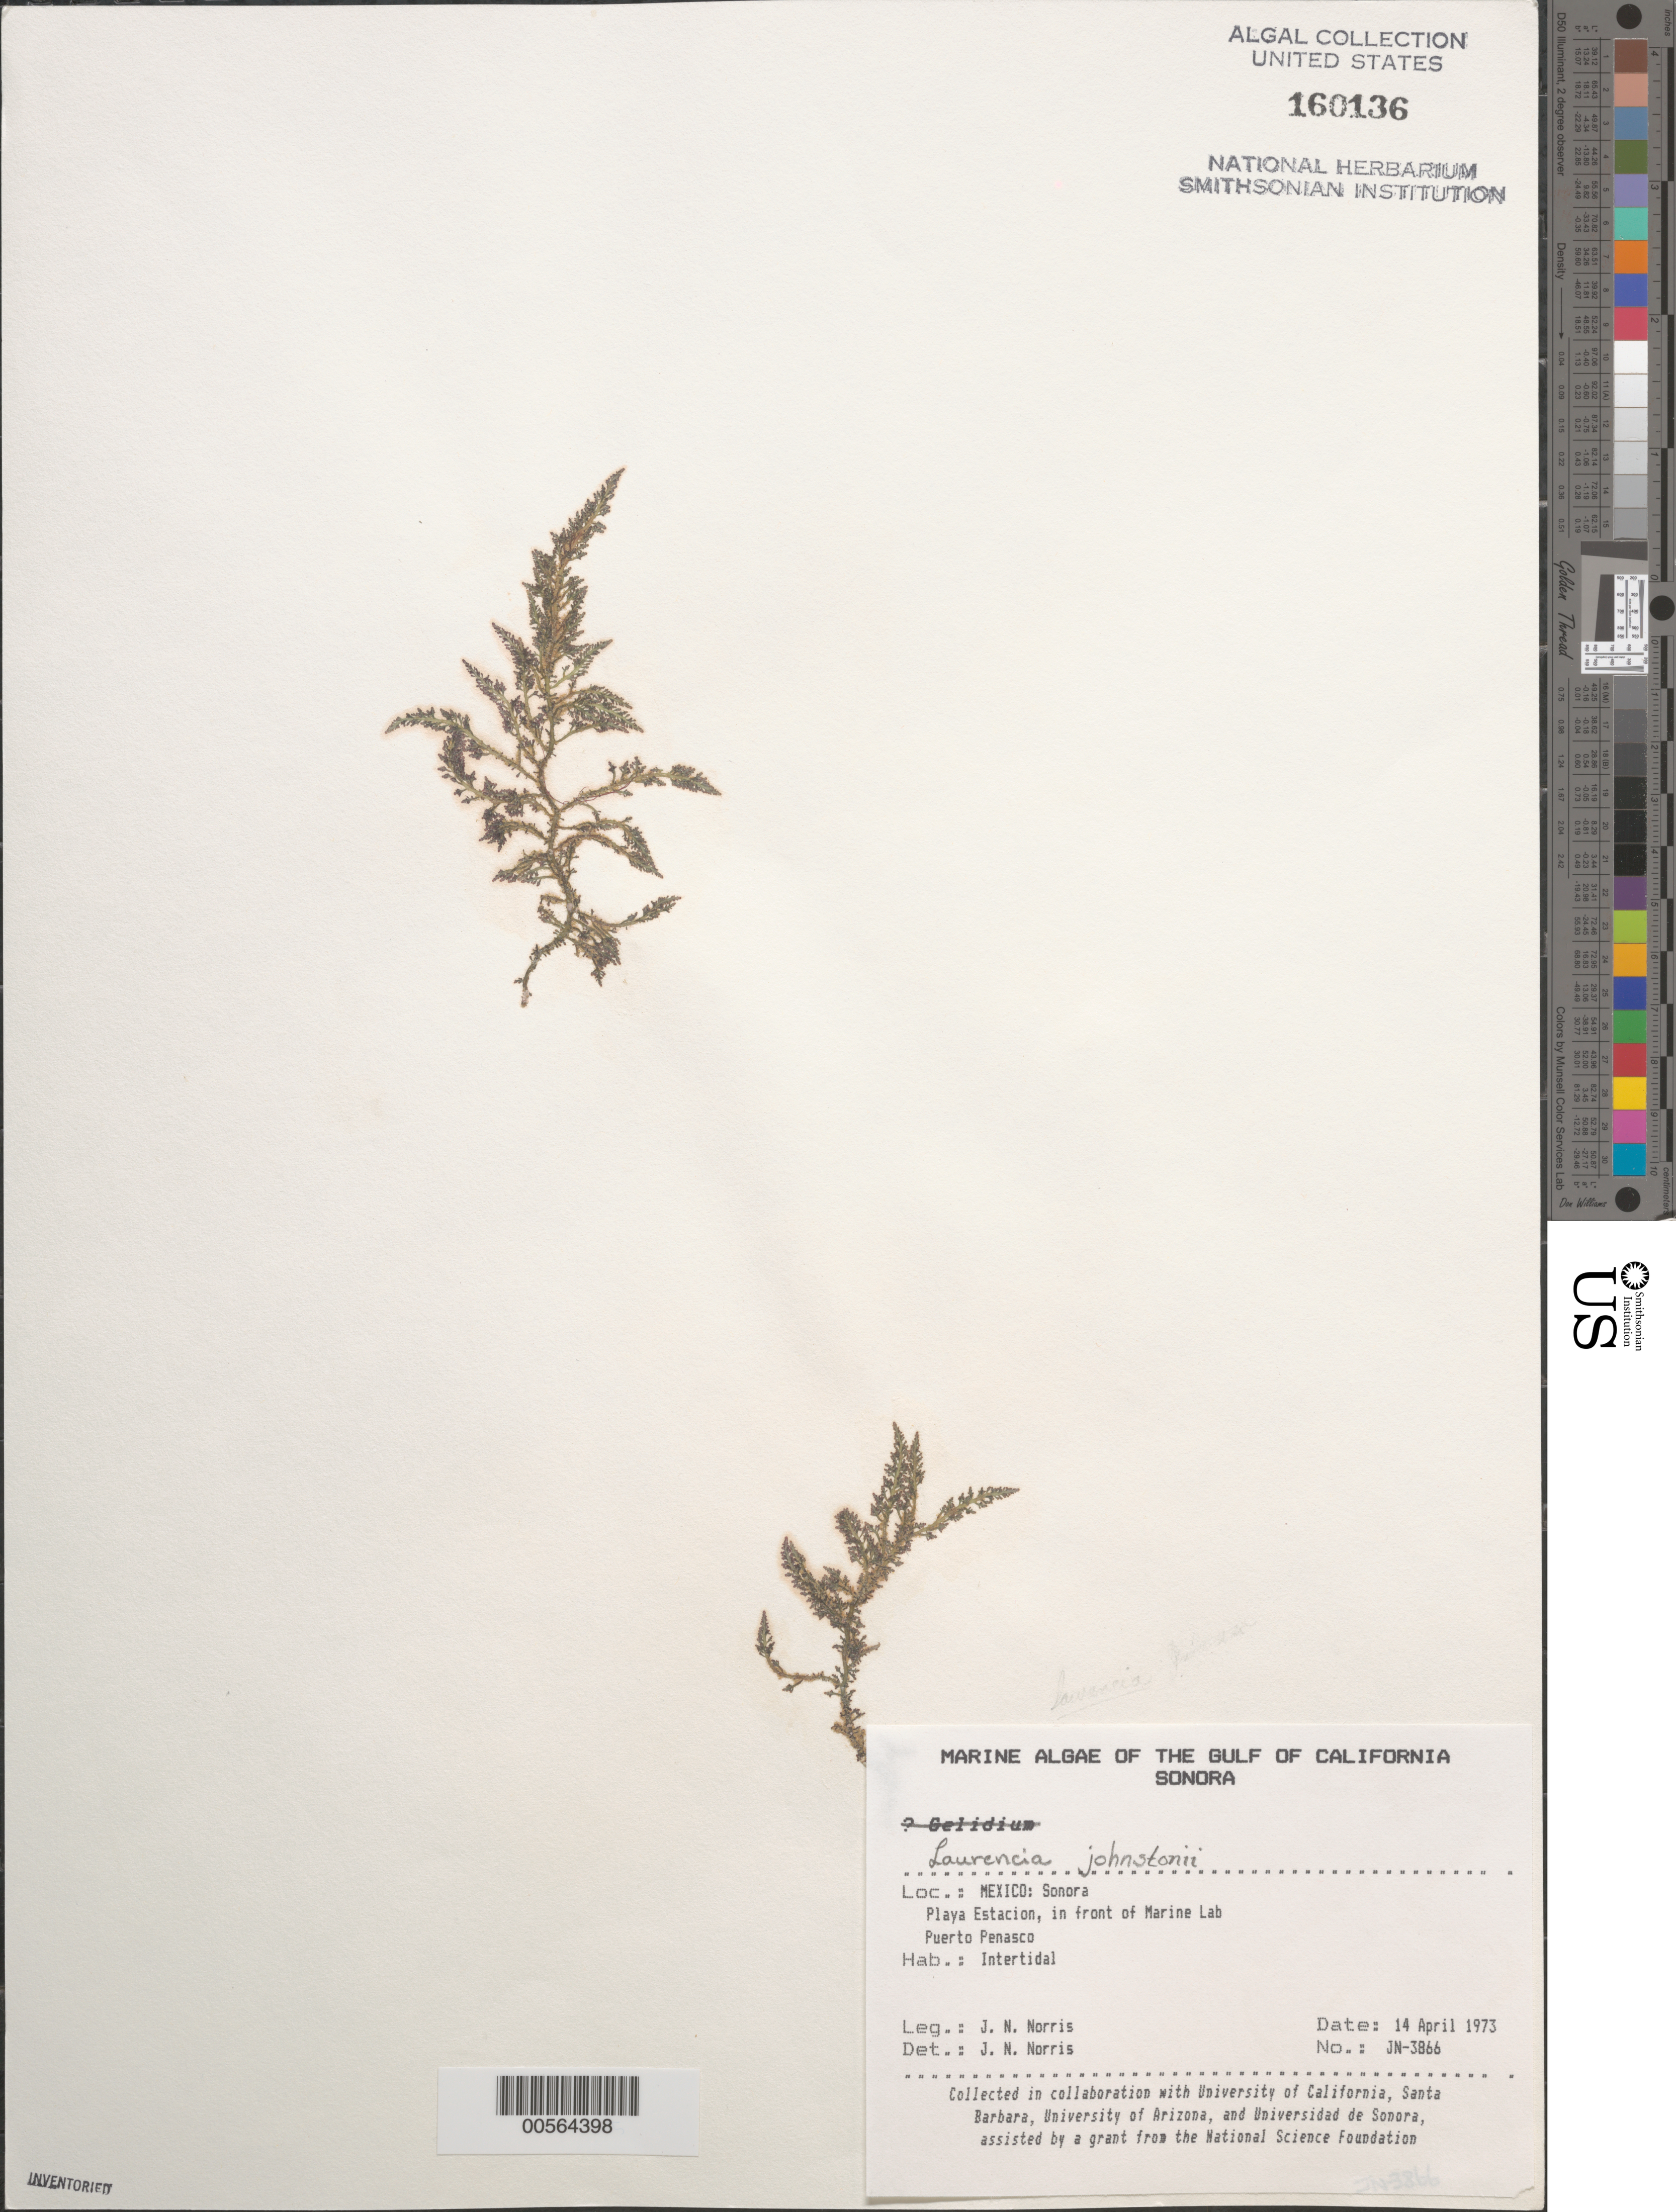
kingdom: Plantae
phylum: Rhodophyta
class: Florideophyceae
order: Ceramiales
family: Rhodomelaceae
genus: Laurencia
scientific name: Laurencia johnstonii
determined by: Norris, James N.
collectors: J. N. Norris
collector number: JN-3866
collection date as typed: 14 Apr 1973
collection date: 1973-04-14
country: Mexico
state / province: Sonora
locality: Playa Estacion, Puerto Penasco, marine station shore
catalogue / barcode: US 160136